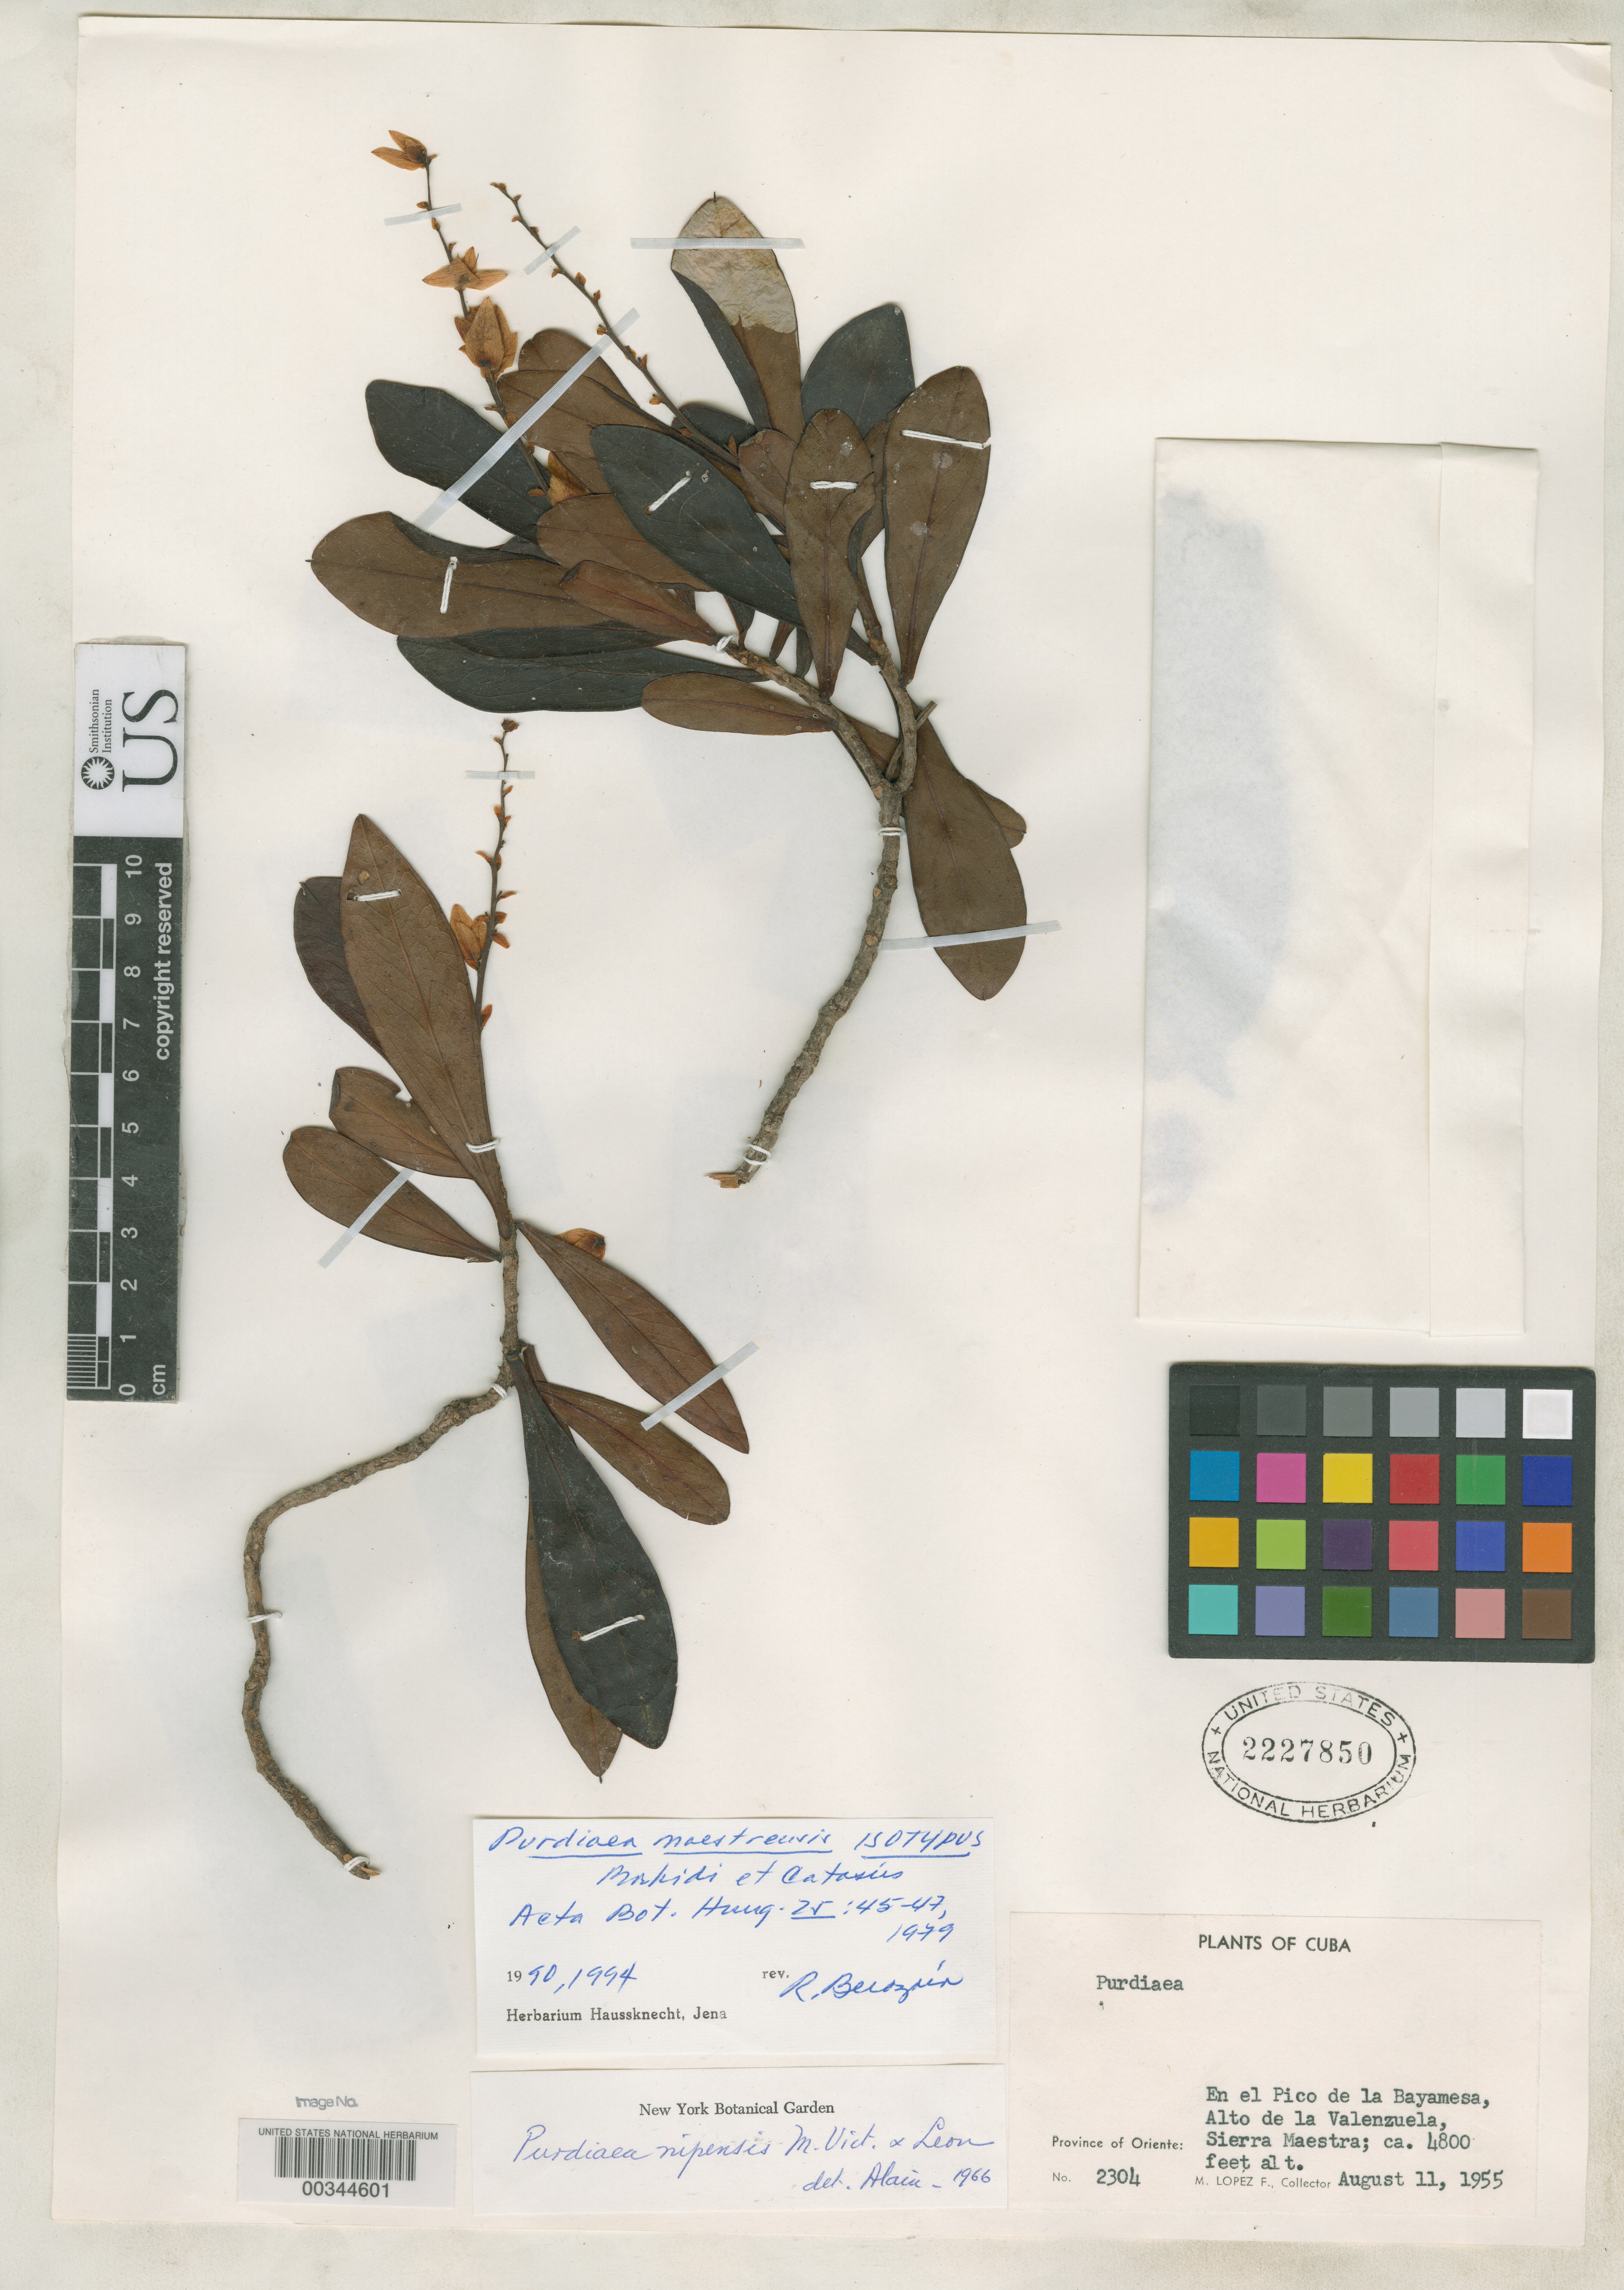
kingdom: Plantae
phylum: Tracheophyta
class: Magnoliopsida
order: Ericales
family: Clethraceae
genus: Purdiaea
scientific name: Purdiaea maestrensis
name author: Borhidi & Catasús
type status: Isotype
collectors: M. López Figueiras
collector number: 2304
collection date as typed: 11 Aug 1955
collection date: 1955-08-11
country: Cuba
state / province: Oriente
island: Greater Antilles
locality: En elpico de La Bayamesa, Alto de La Valenzuela, Sierra Maestra.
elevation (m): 1463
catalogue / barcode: US 2227850